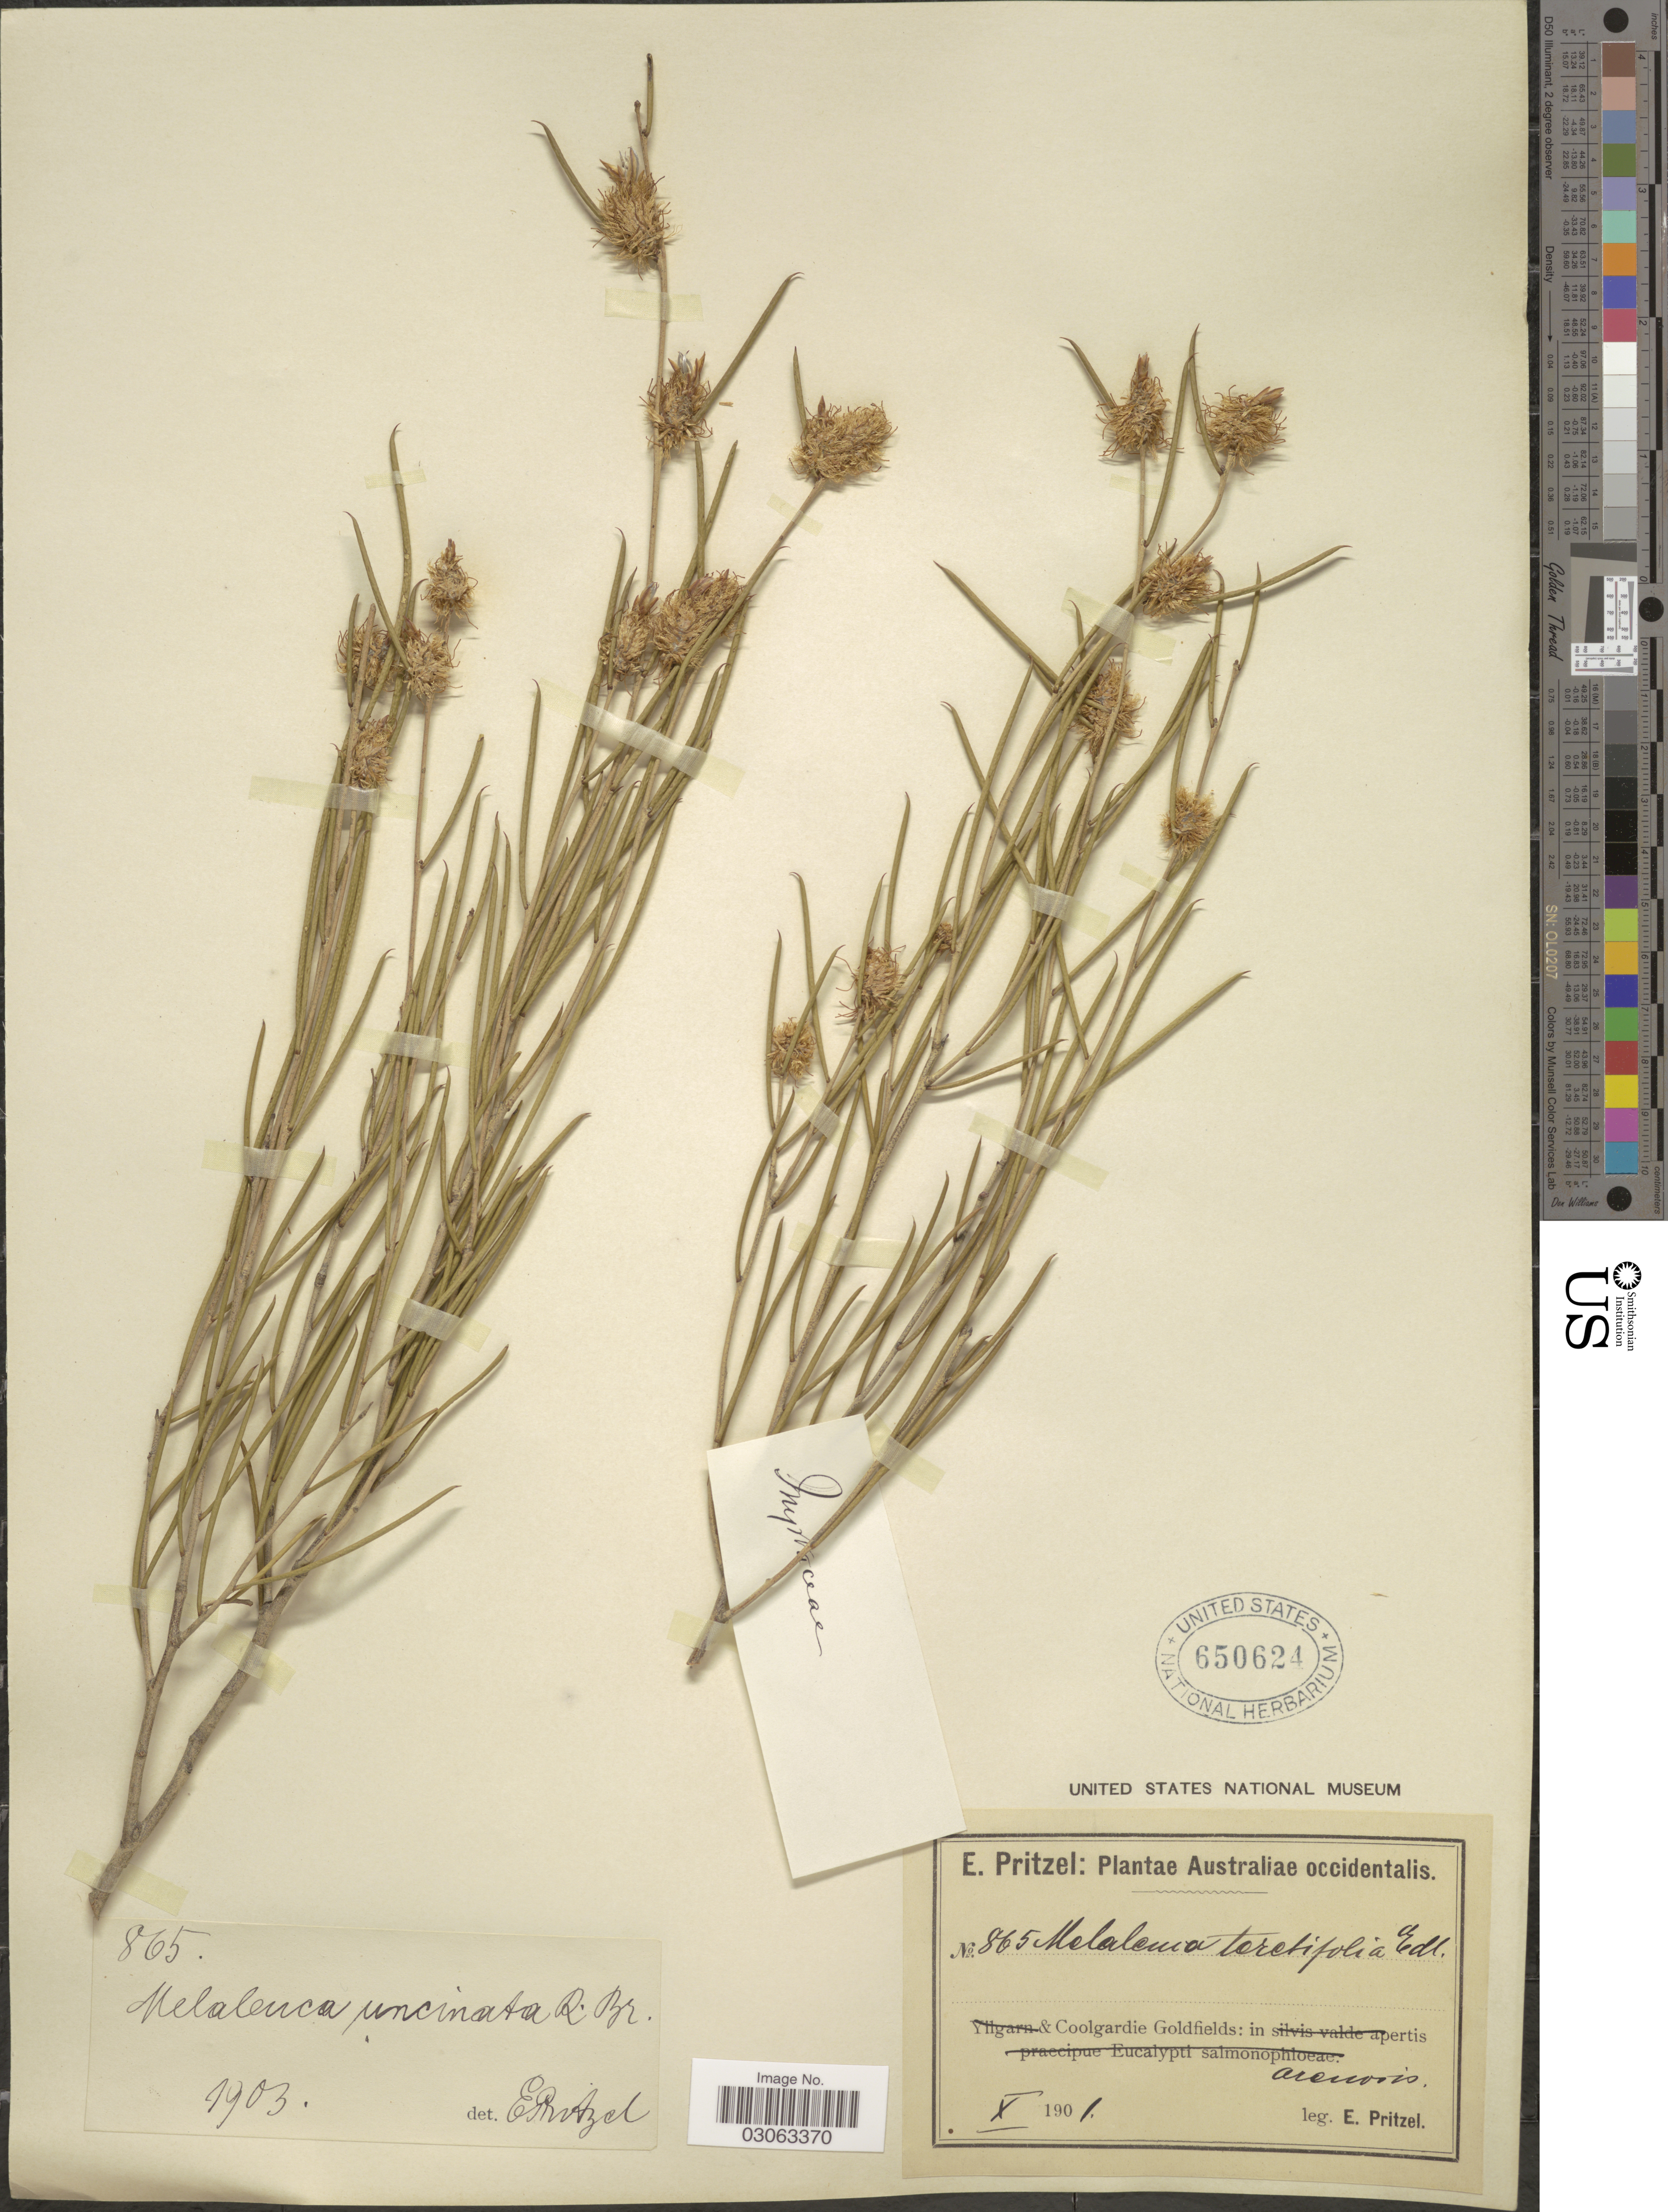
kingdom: Plantae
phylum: Tracheophyta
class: Magnoliopsida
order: Myrtales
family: Myrtaceae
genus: Melaleuca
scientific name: Melaleuca uncinata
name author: R. Br.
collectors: E. G. Pritzel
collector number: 865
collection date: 1901-10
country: Australia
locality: Australiae occidentalis. Coolgardie Goldfields: in arenosis.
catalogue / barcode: US 650624